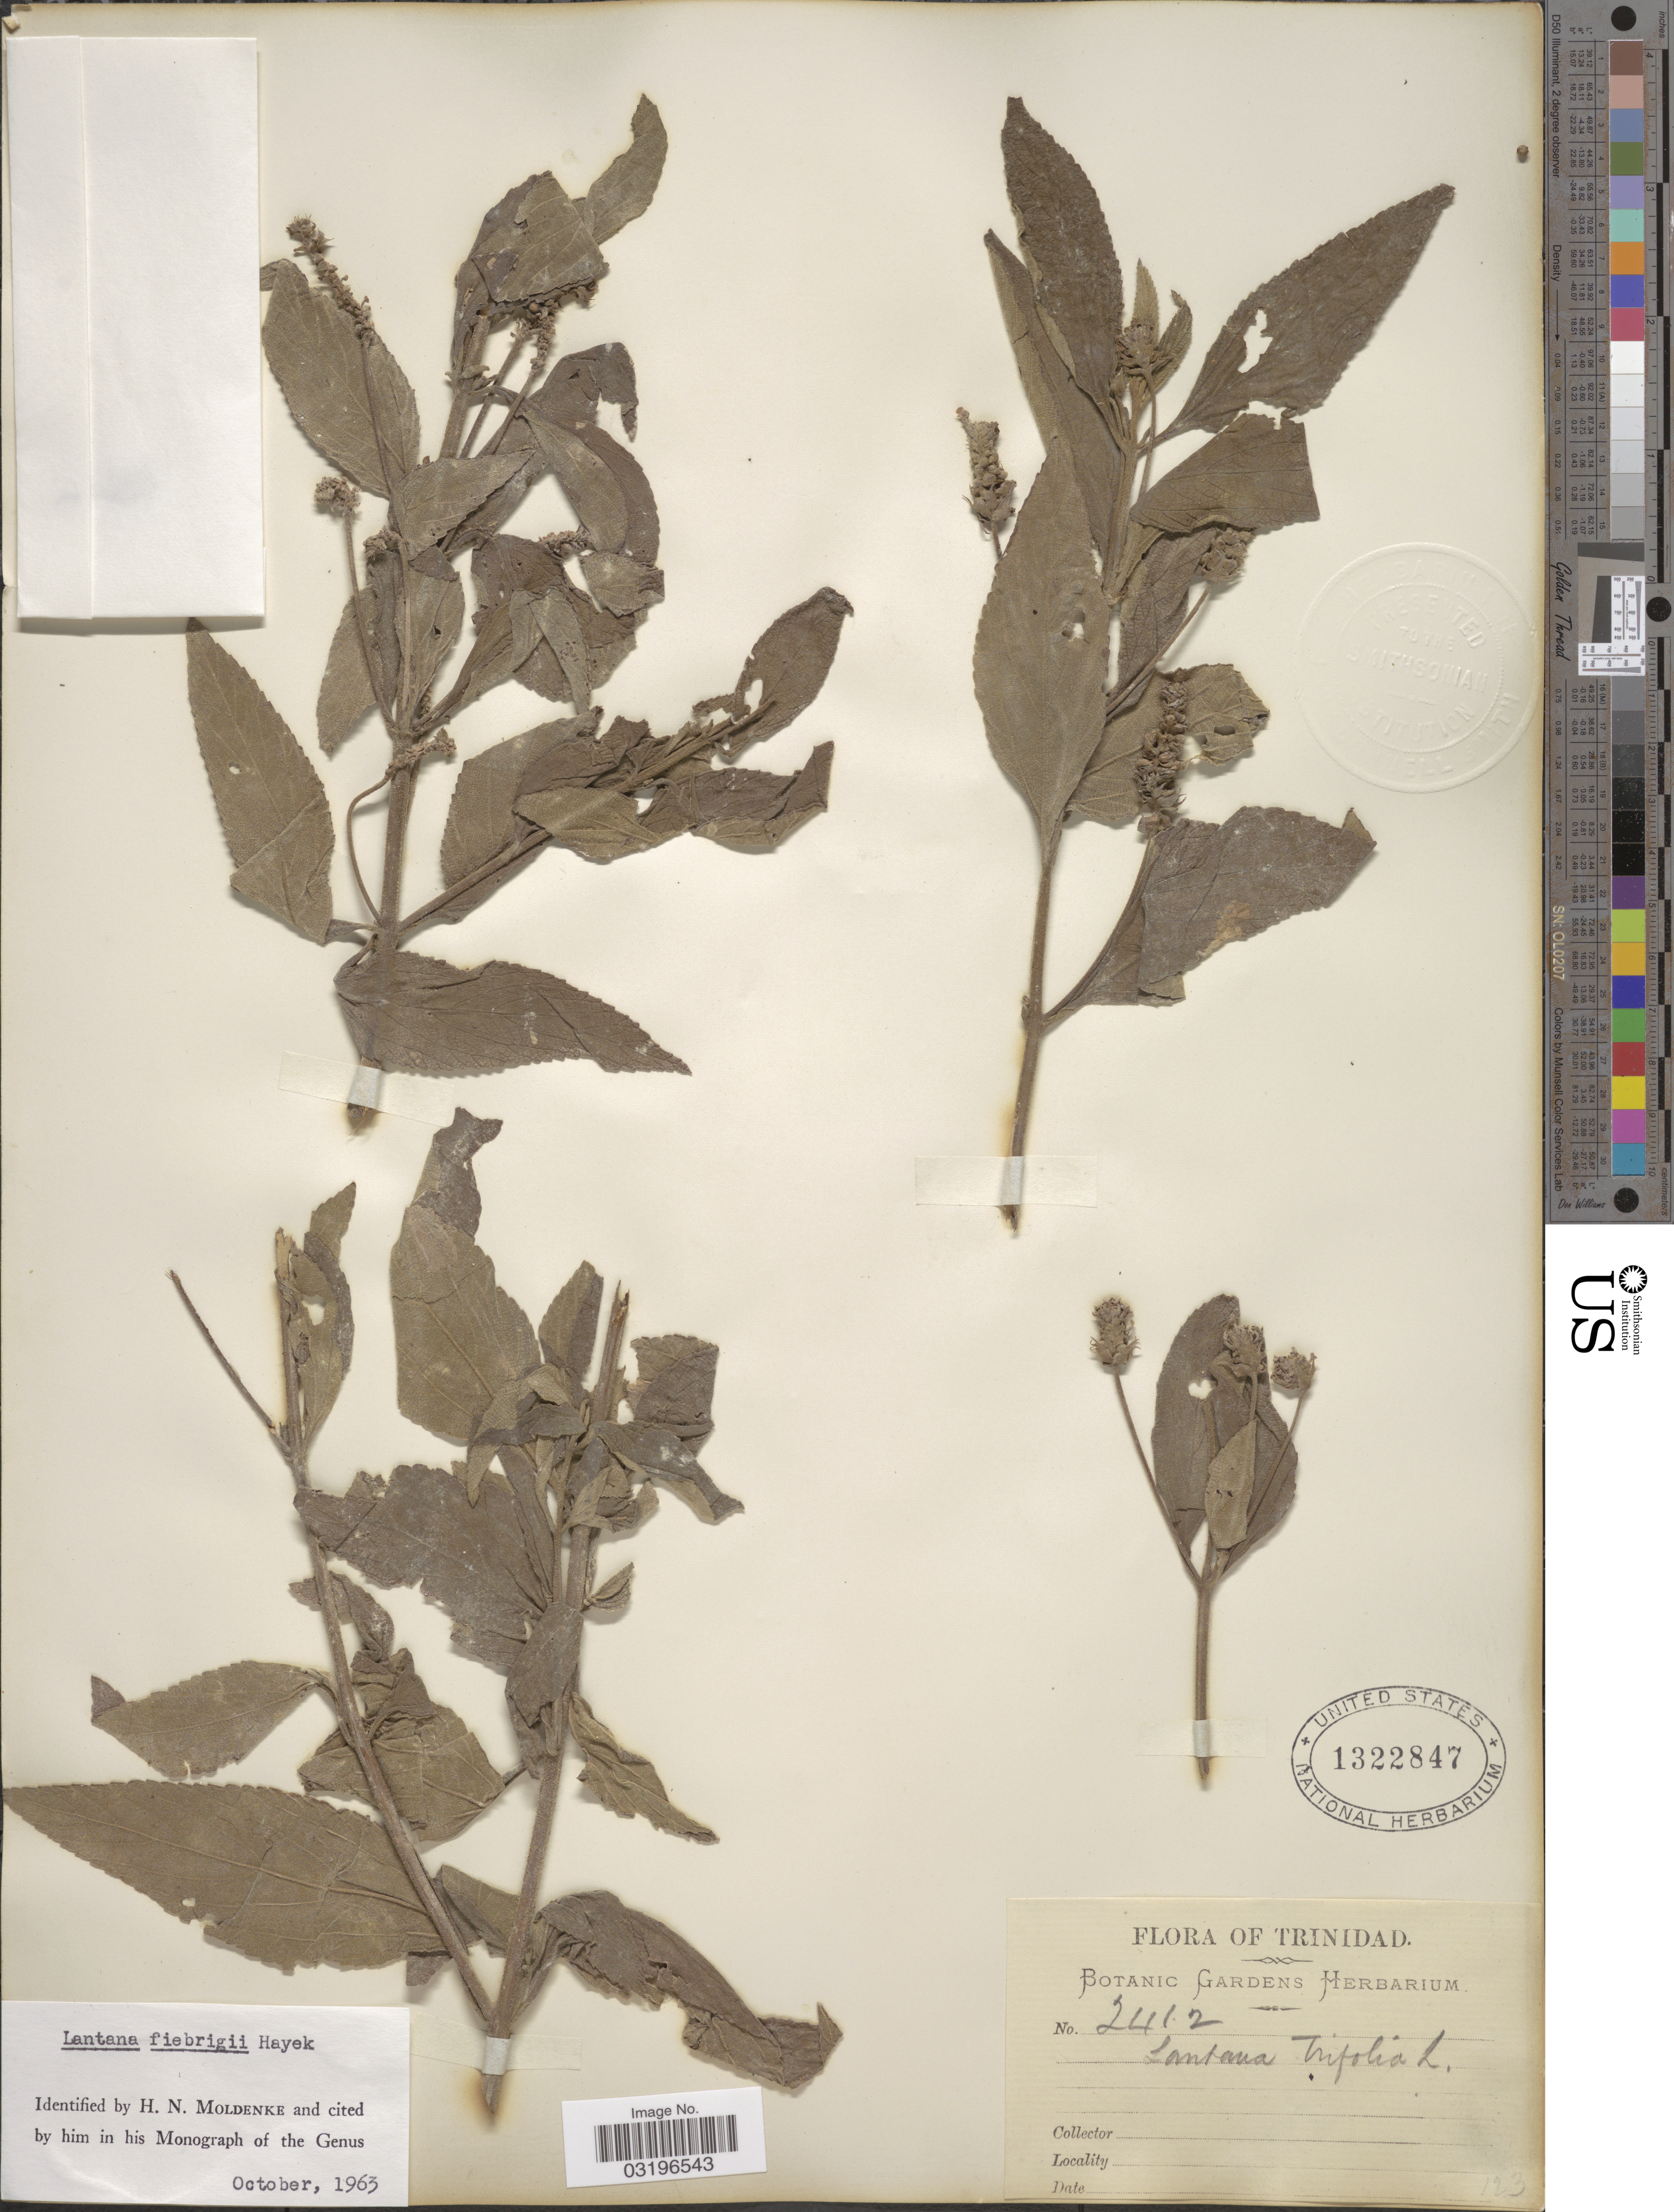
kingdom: Plantae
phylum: Tracheophyta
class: Magnoliopsida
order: Lamiales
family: Verbenaceae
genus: Lantana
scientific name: Lantana fiebrigii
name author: Hayek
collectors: ex herb. Botanic Gardens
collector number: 2412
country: Trinidad and Tobago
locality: Trinidad.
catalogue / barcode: US 1322847